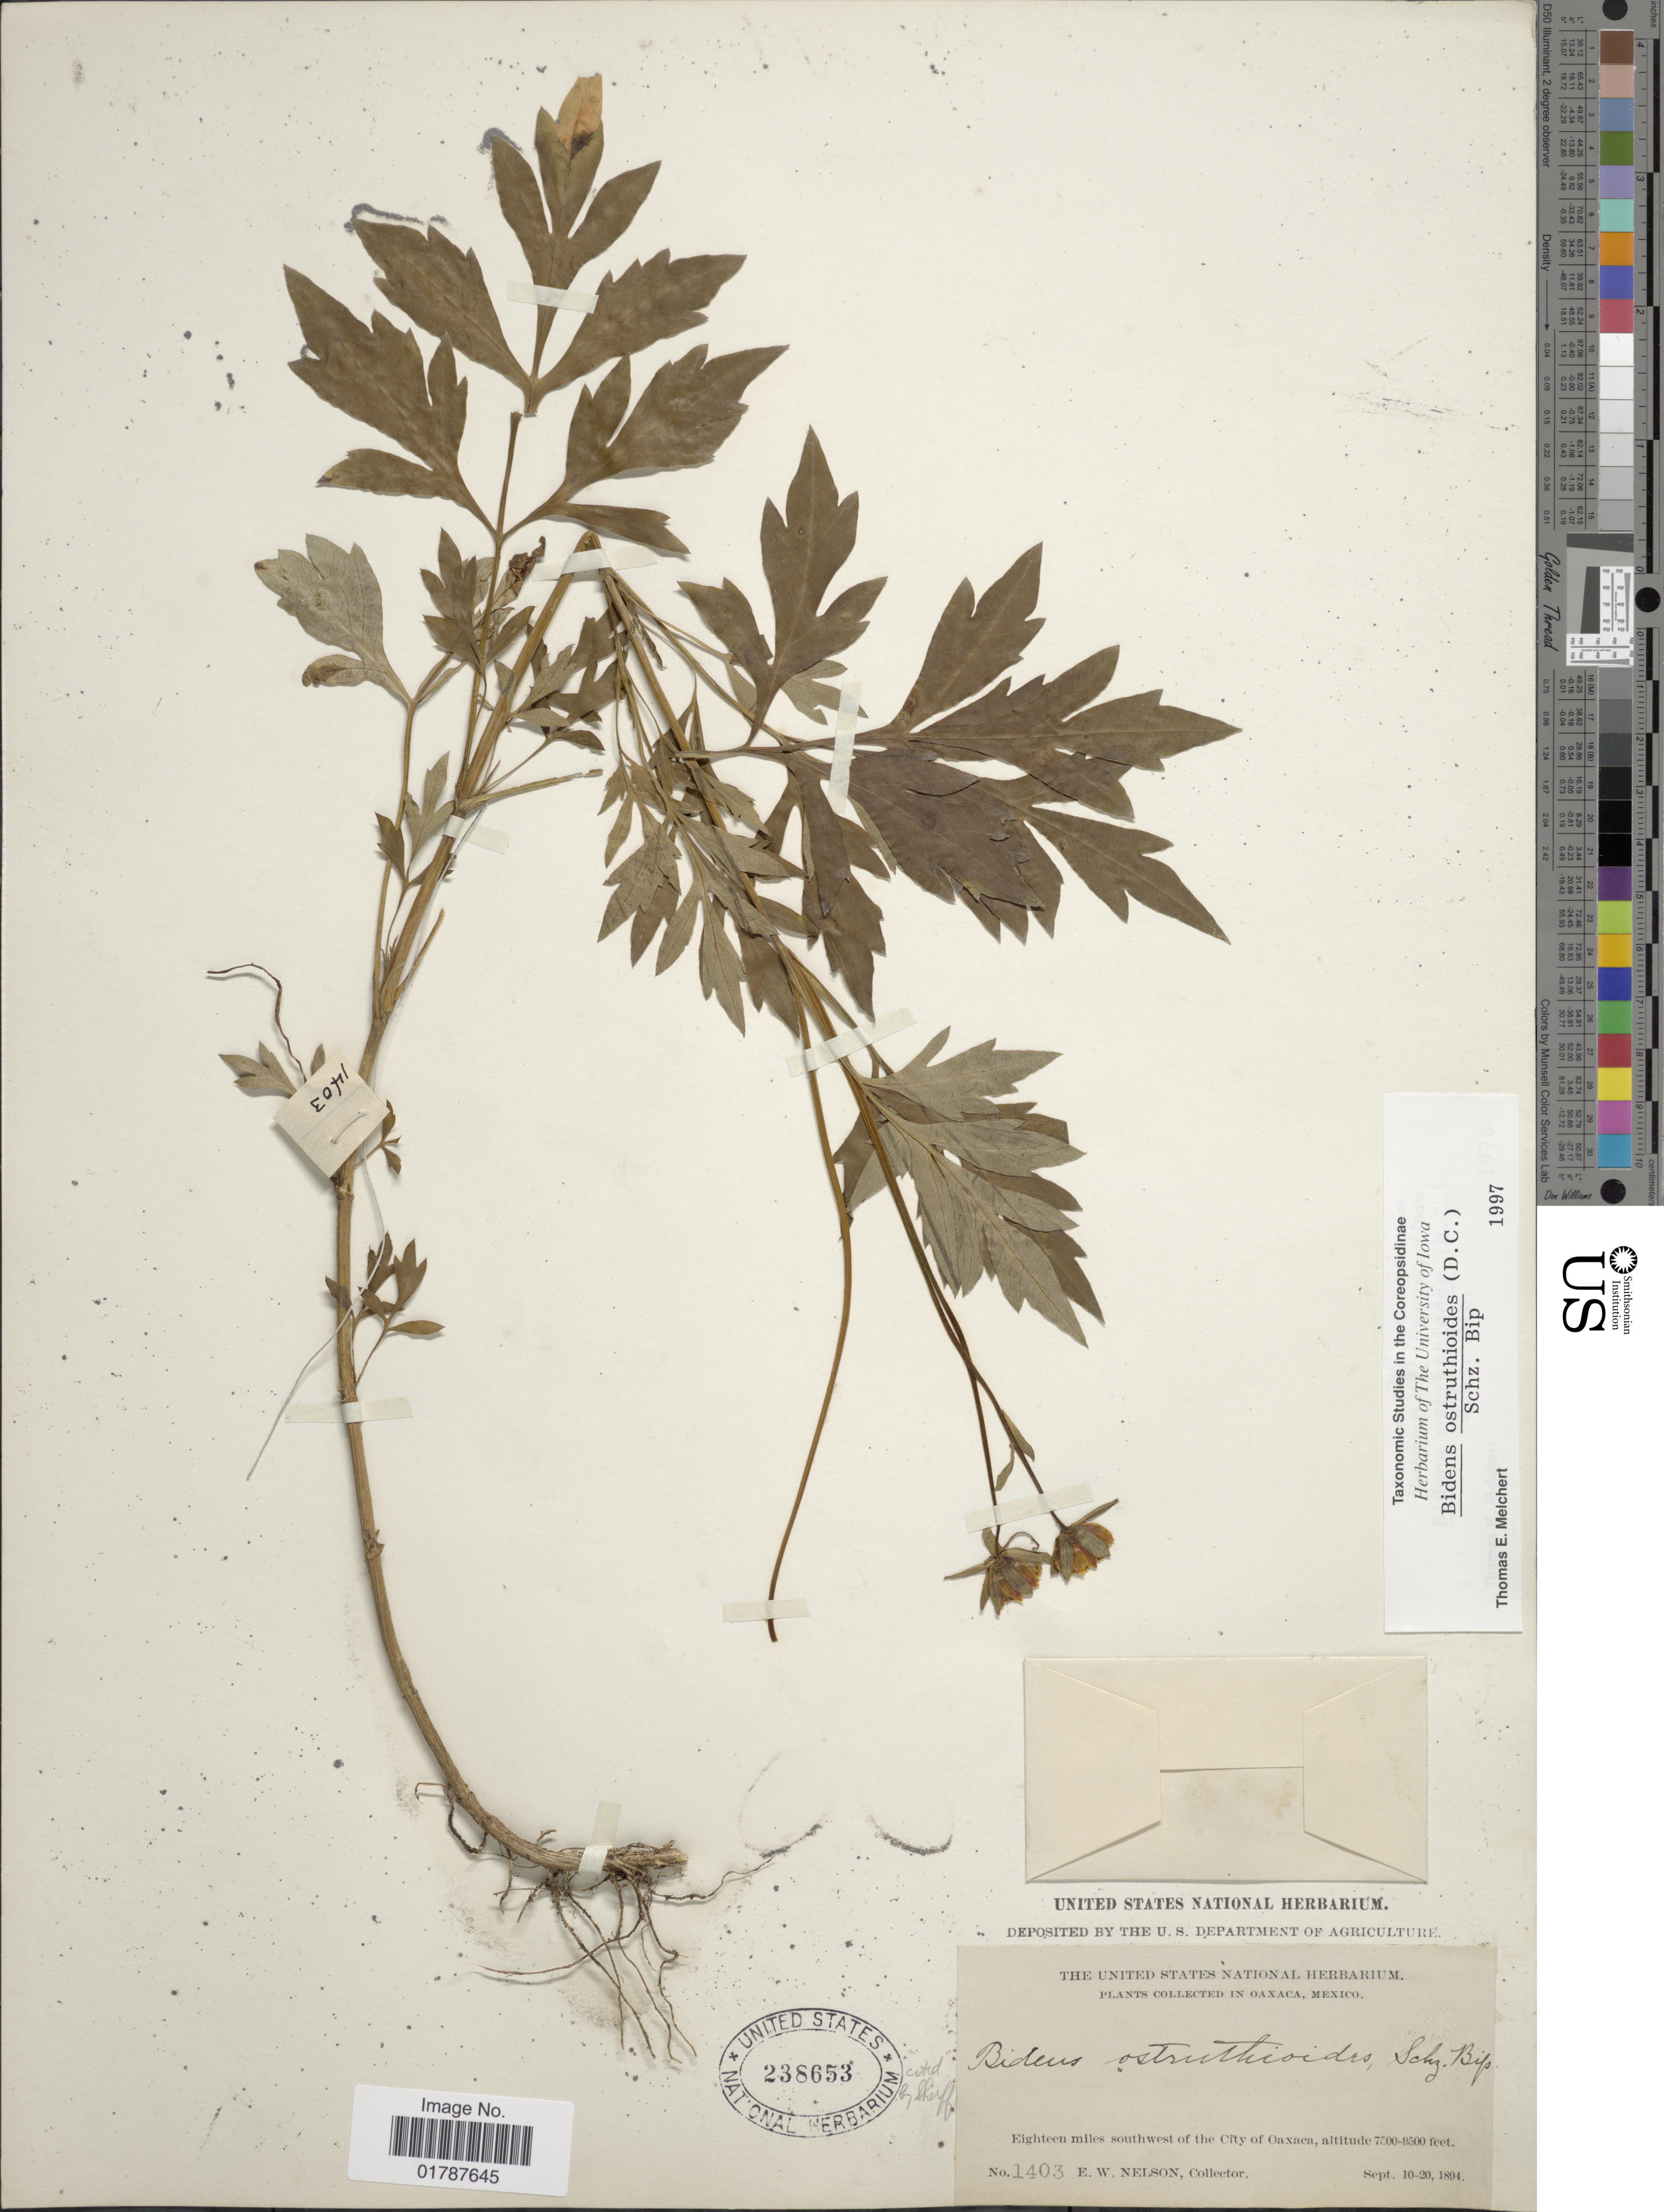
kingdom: Plantae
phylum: Tracheophyta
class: Magnoliopsida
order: Asterales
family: Asteraceae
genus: Bidens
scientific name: Bidens ostruthioides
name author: (DC.) Sch. Bip.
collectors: E. W. Nelson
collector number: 1403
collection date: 1894-09-10/1894-09-20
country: Mexico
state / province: Oaxaca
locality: In Oaxaca, Mexico, Eighteen miles southwedst of the City of Oaxaca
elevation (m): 2286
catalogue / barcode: US 238653